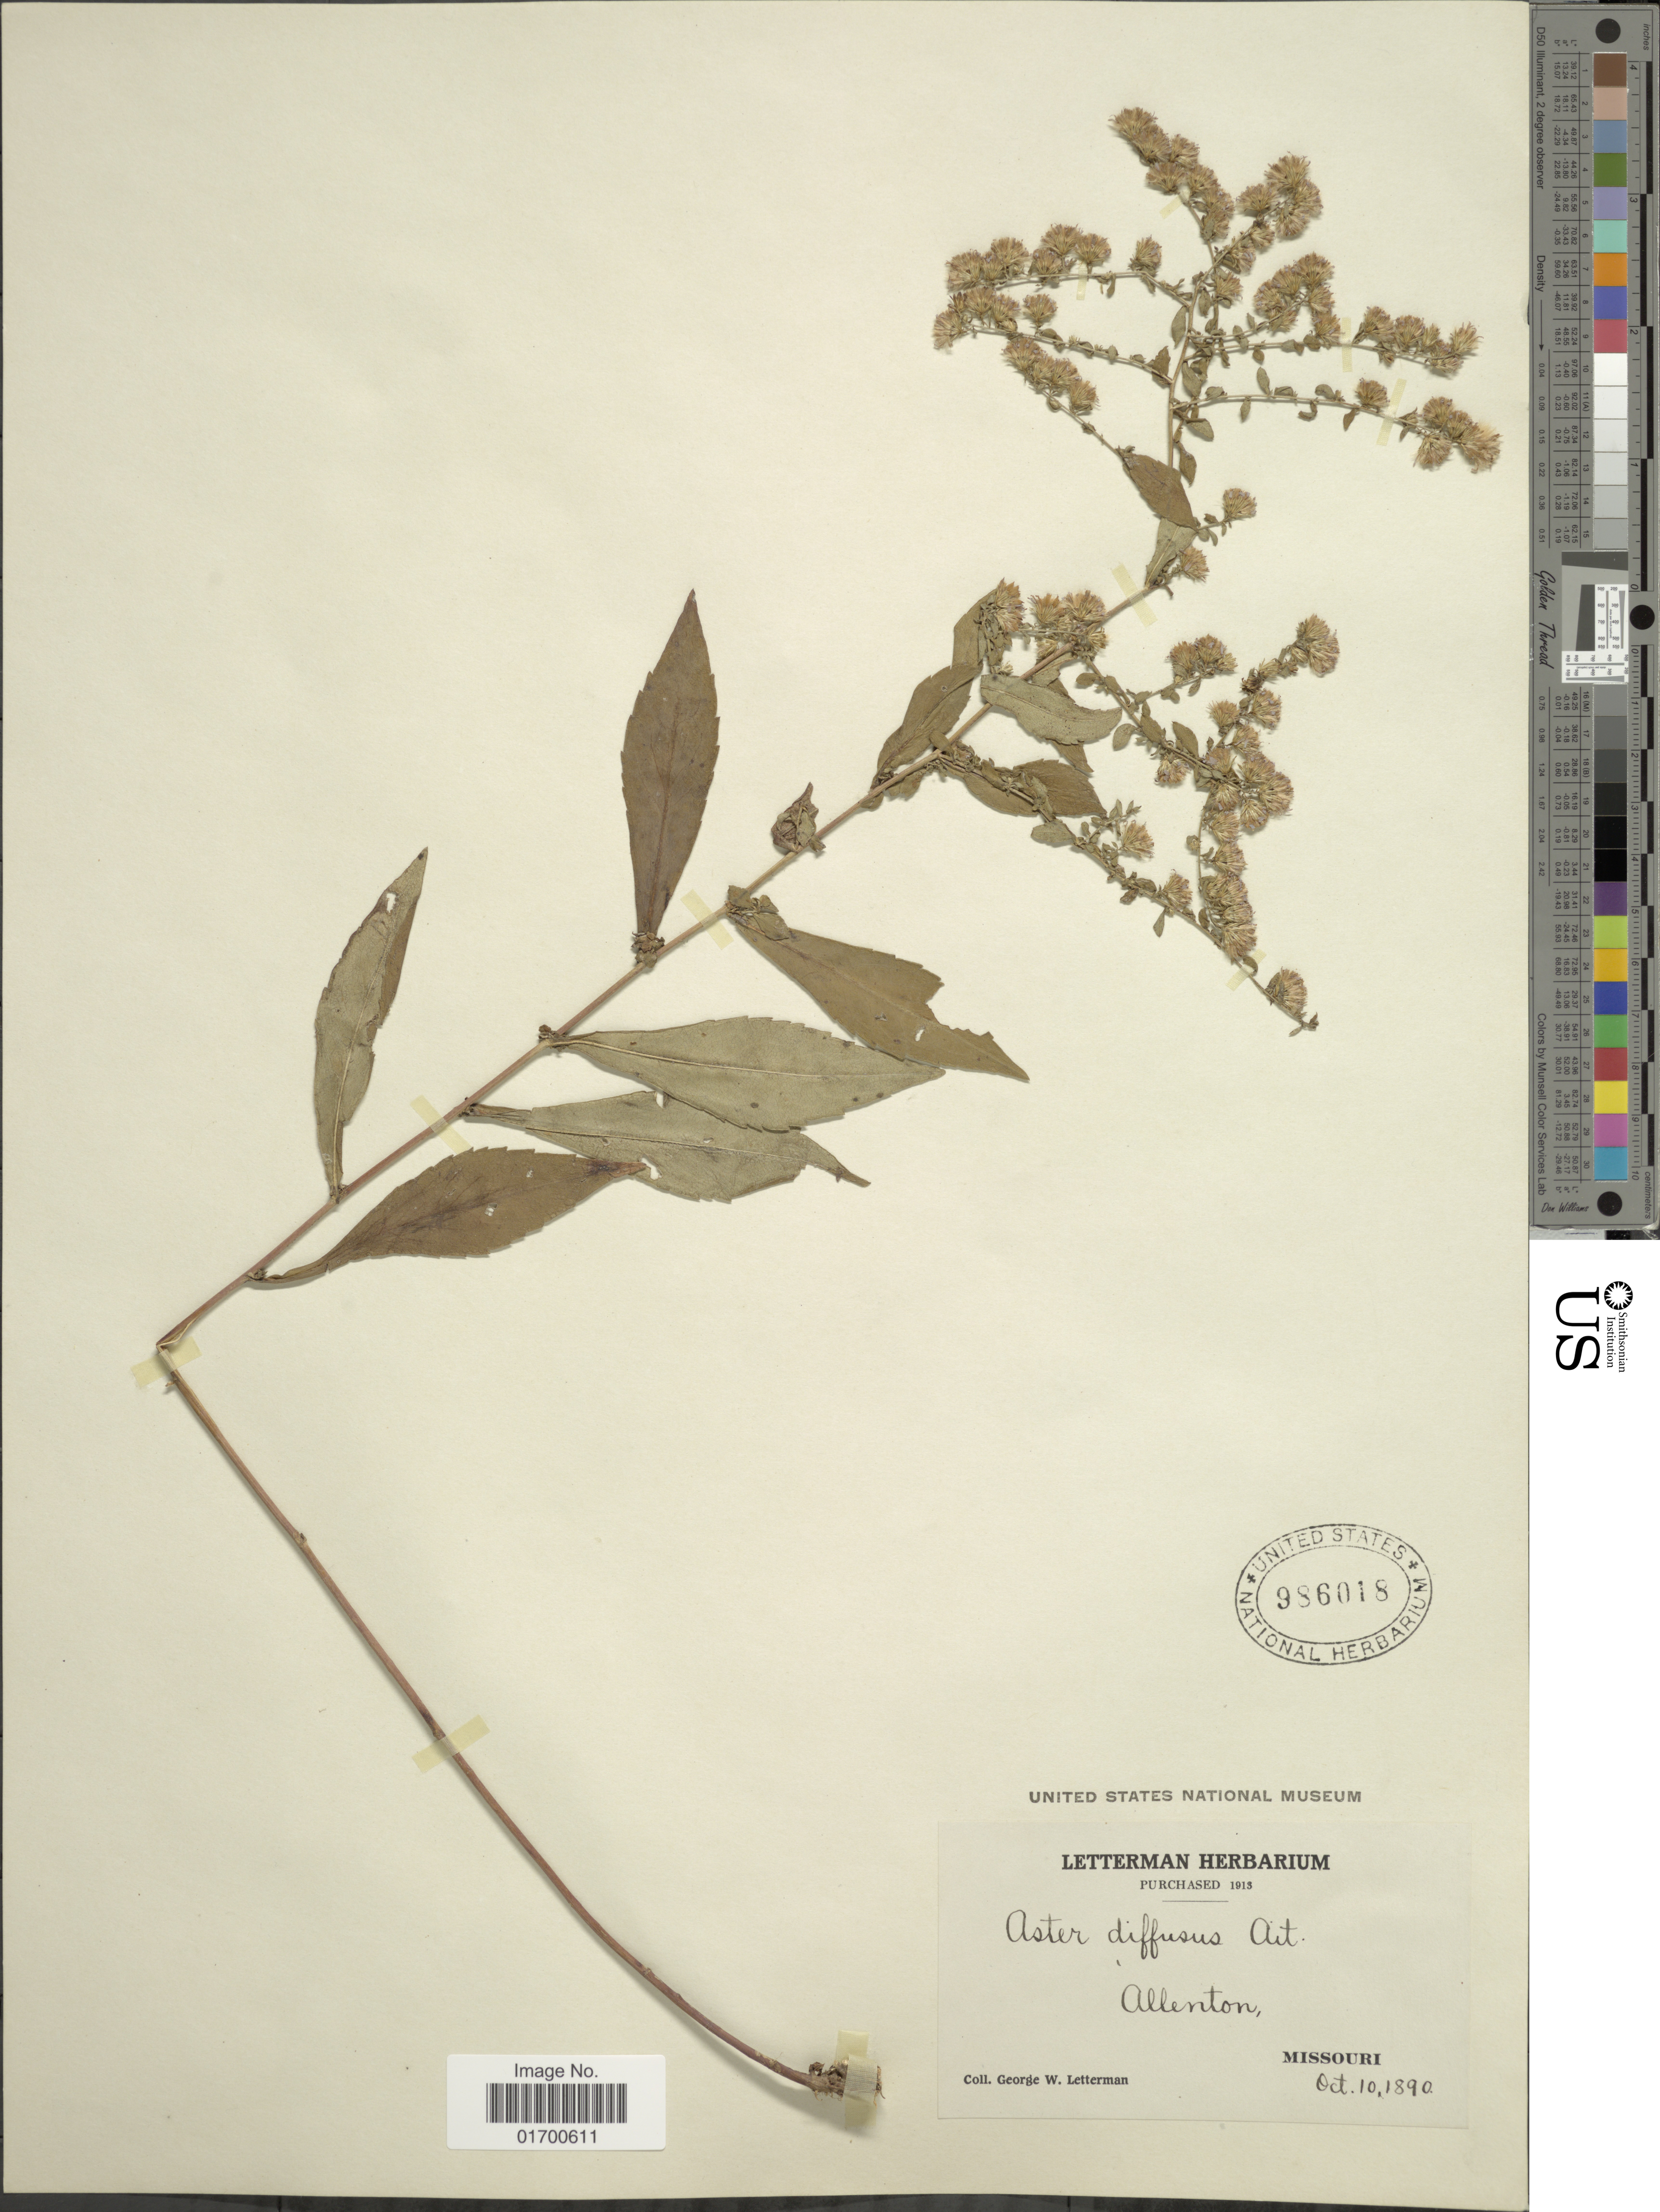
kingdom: Plantae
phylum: Tracheophyta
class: Magnoliopsida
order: Asterales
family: Asteraceae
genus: Symphyotrichum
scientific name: Symphyotrichum lateriflorum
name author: (L.) Á. Löve & D. Löve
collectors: G. W. Letterman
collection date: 1890-10-10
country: United States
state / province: Missouri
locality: Allenton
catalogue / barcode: US 986018